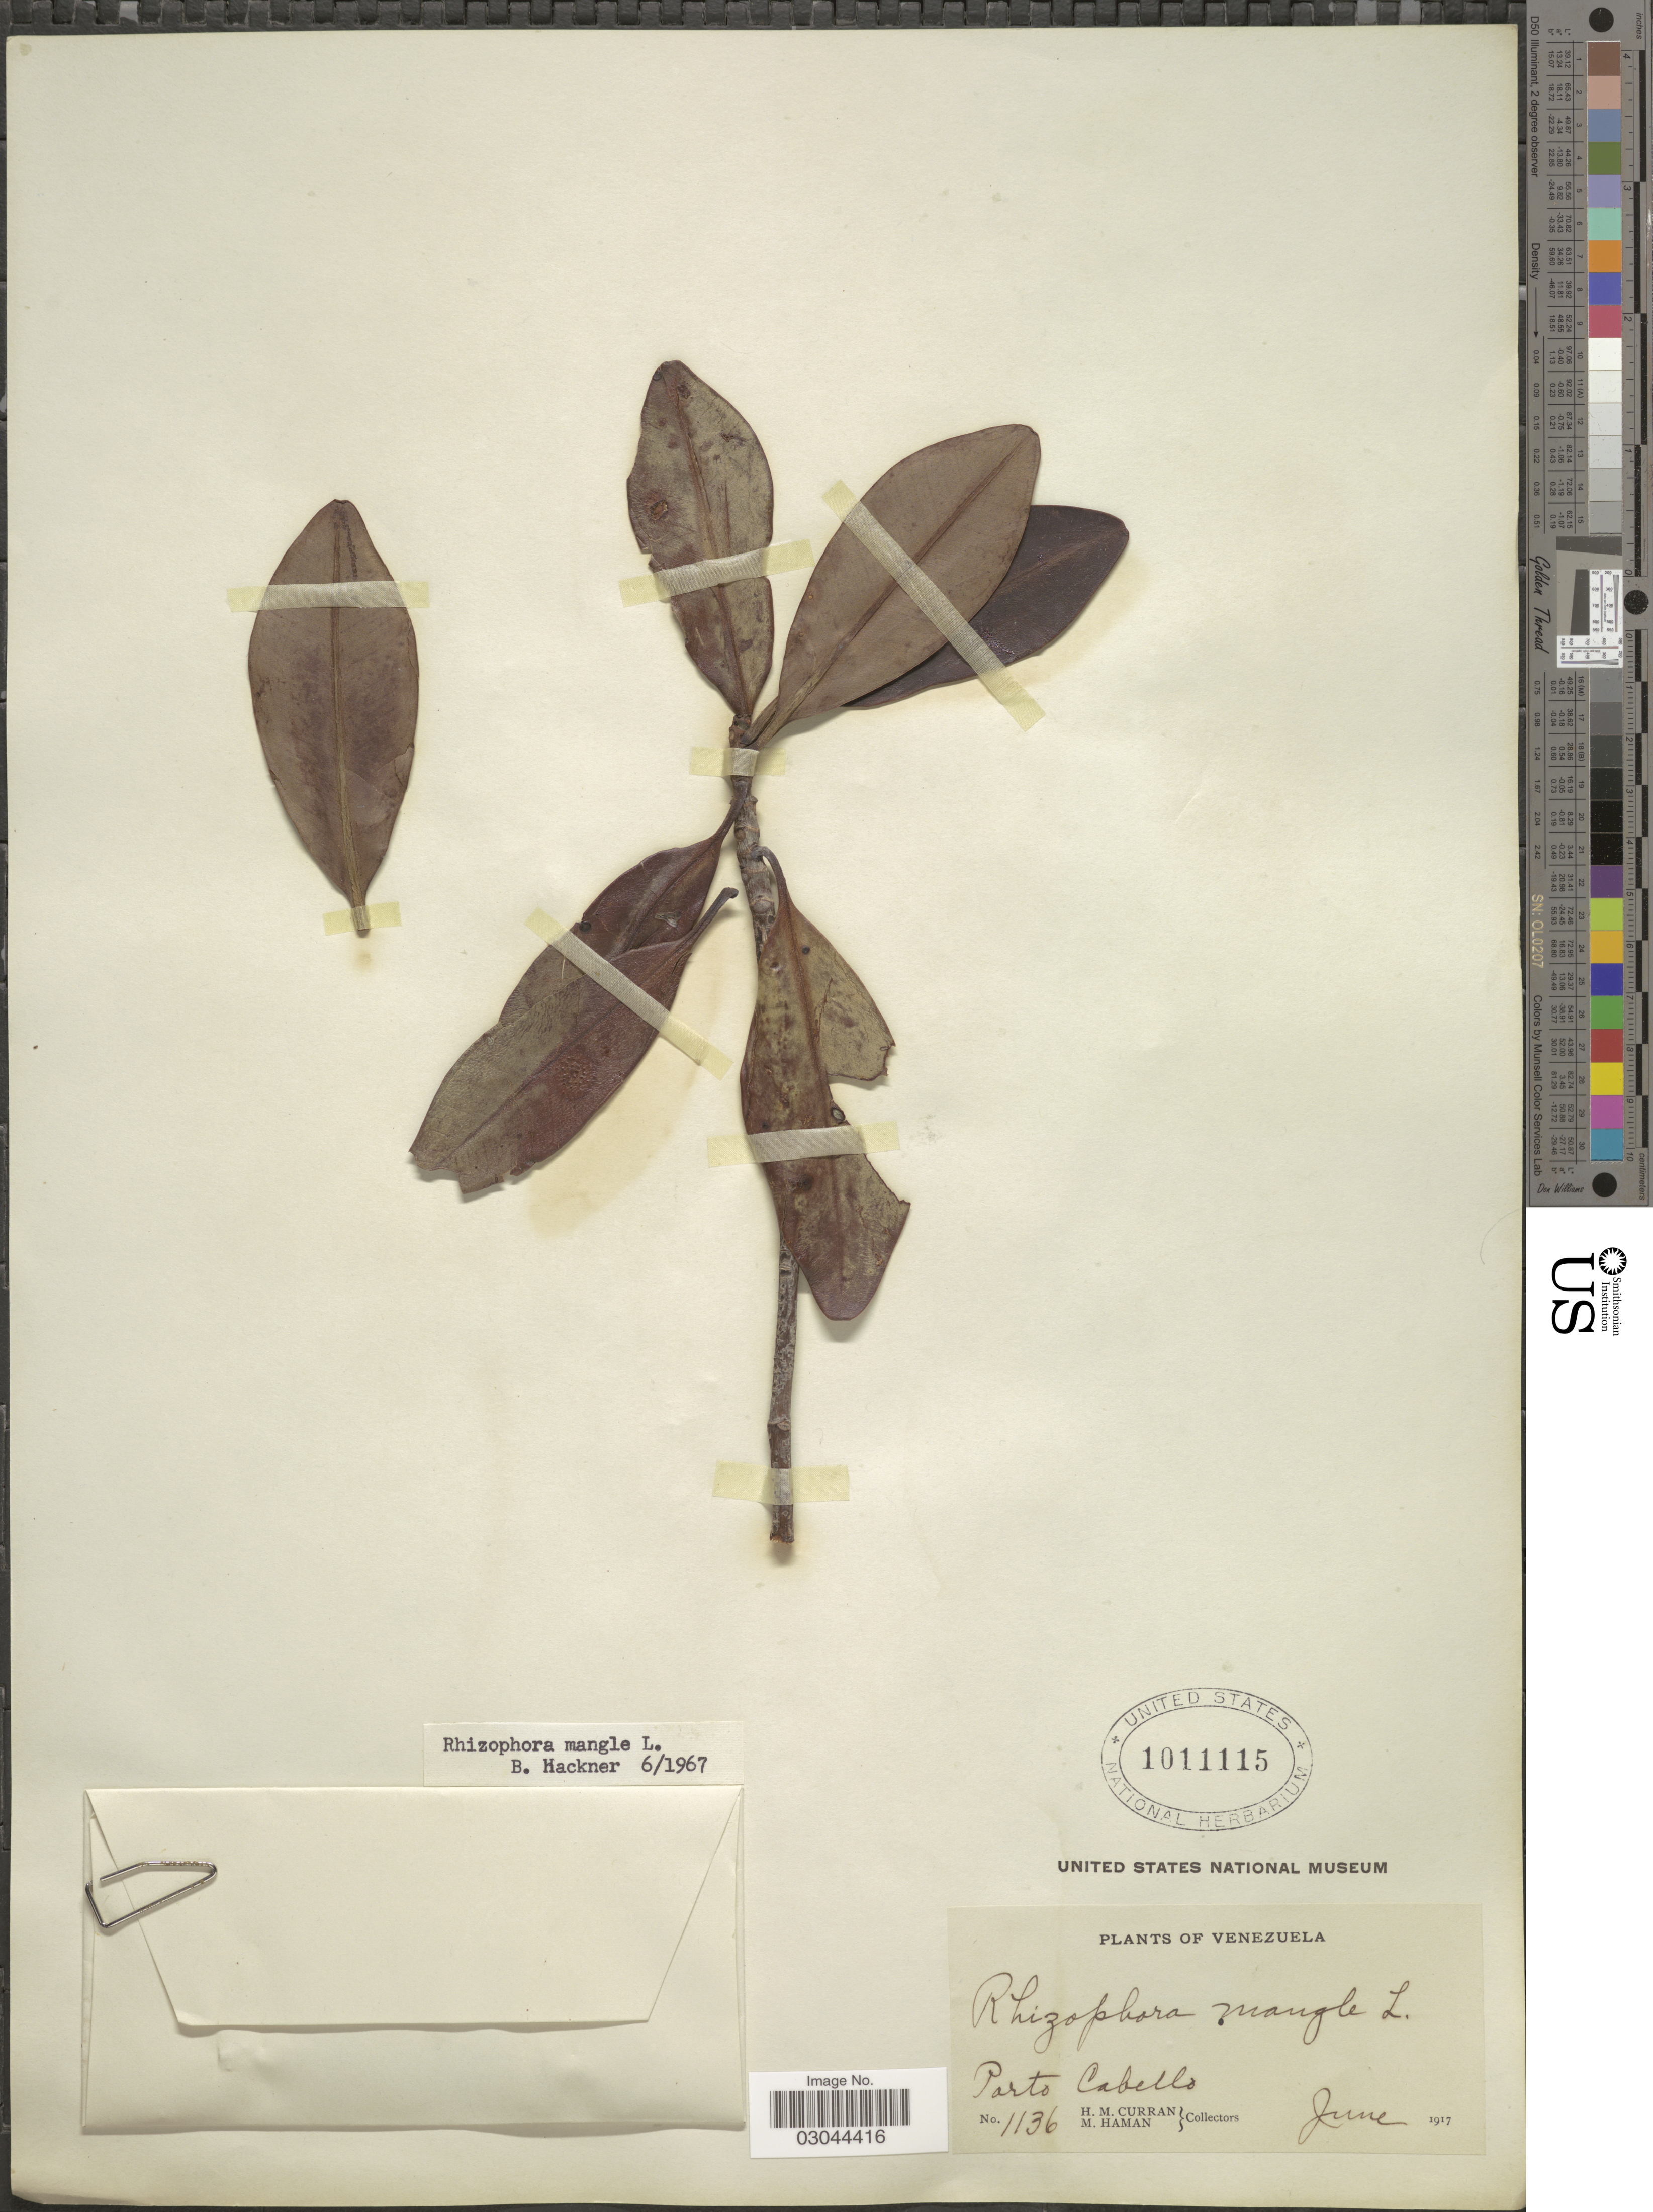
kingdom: Plantae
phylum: Tracheophyta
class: Magnoliopsida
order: Malpighiales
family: Rhizophoraceae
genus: Rhizophora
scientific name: Rhizophora mangle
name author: L.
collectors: H. M. Curran & M. Haman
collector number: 1136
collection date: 1917-06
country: Venezuela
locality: Porto Cabello.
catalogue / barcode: US 1011115